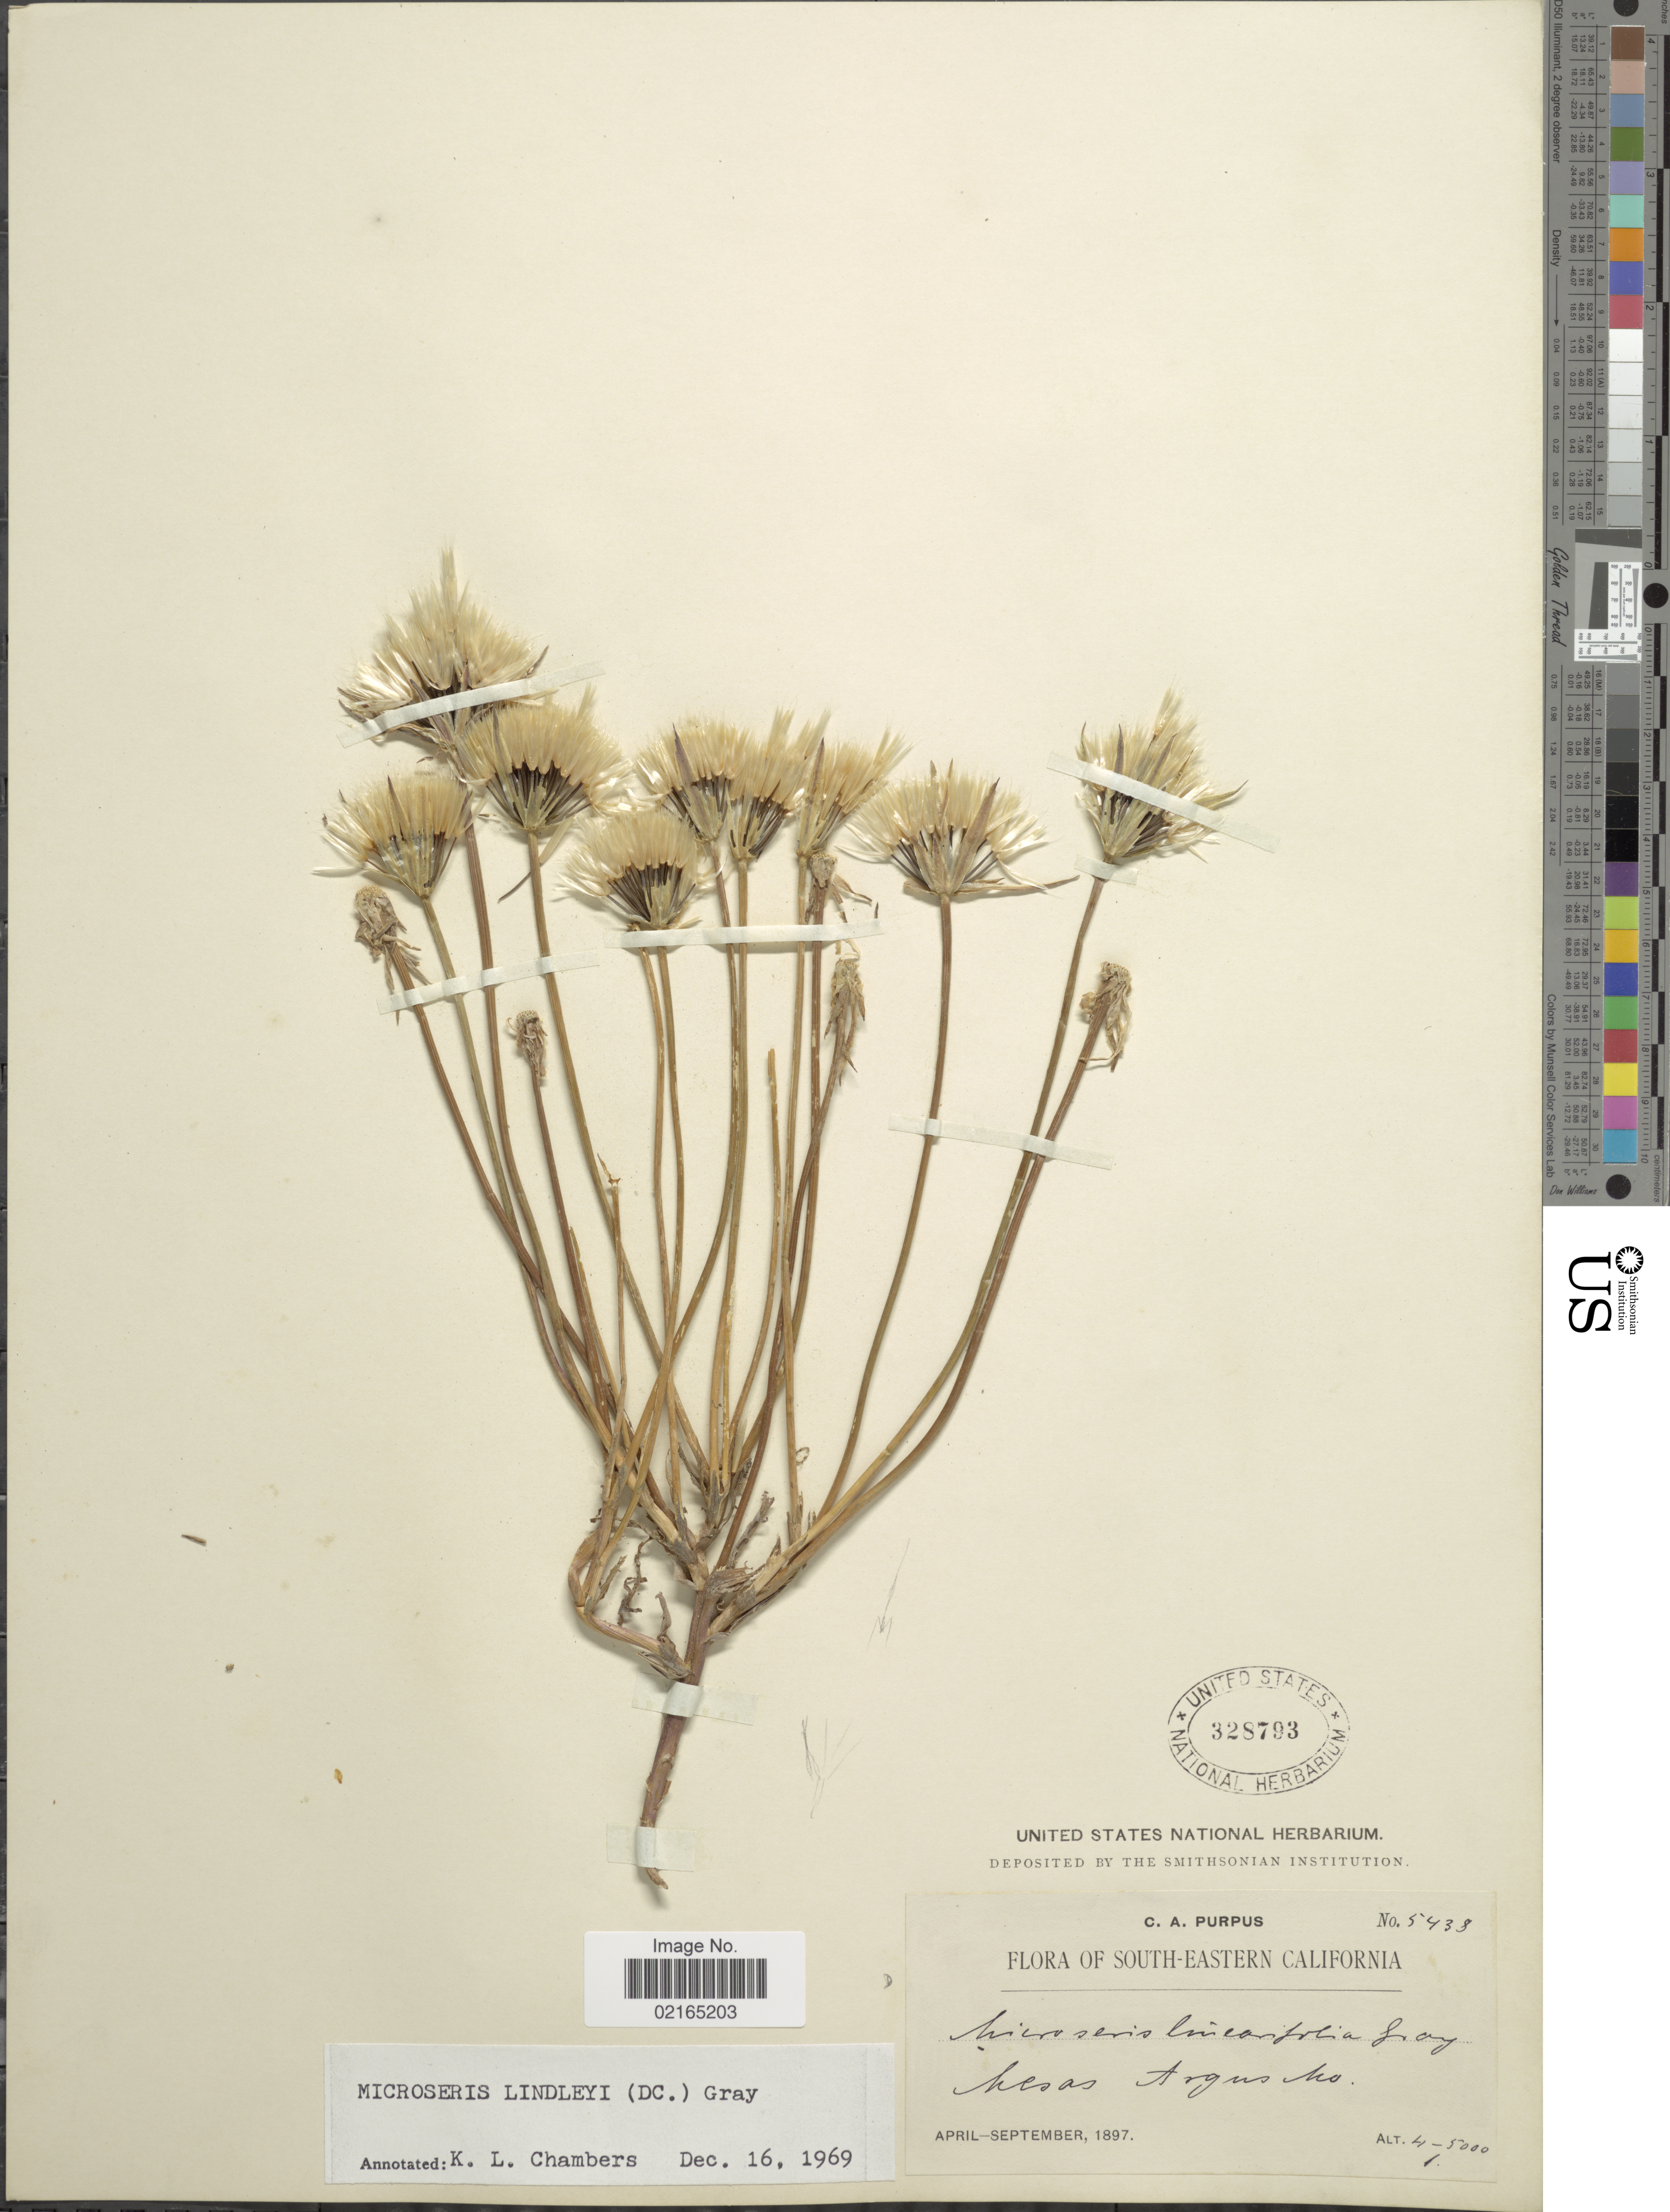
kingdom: Plantae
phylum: Tracheophyta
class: Magnoliopsida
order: Asterales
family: Asteraceae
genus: Uropappus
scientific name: Uropappus lindleyi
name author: (DC.) Nutt.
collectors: C. A. Purpus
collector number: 5433*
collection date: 1897-04/1897-09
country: United States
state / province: California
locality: South-eastern California, Mesas Argus Co.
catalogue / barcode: US 328793